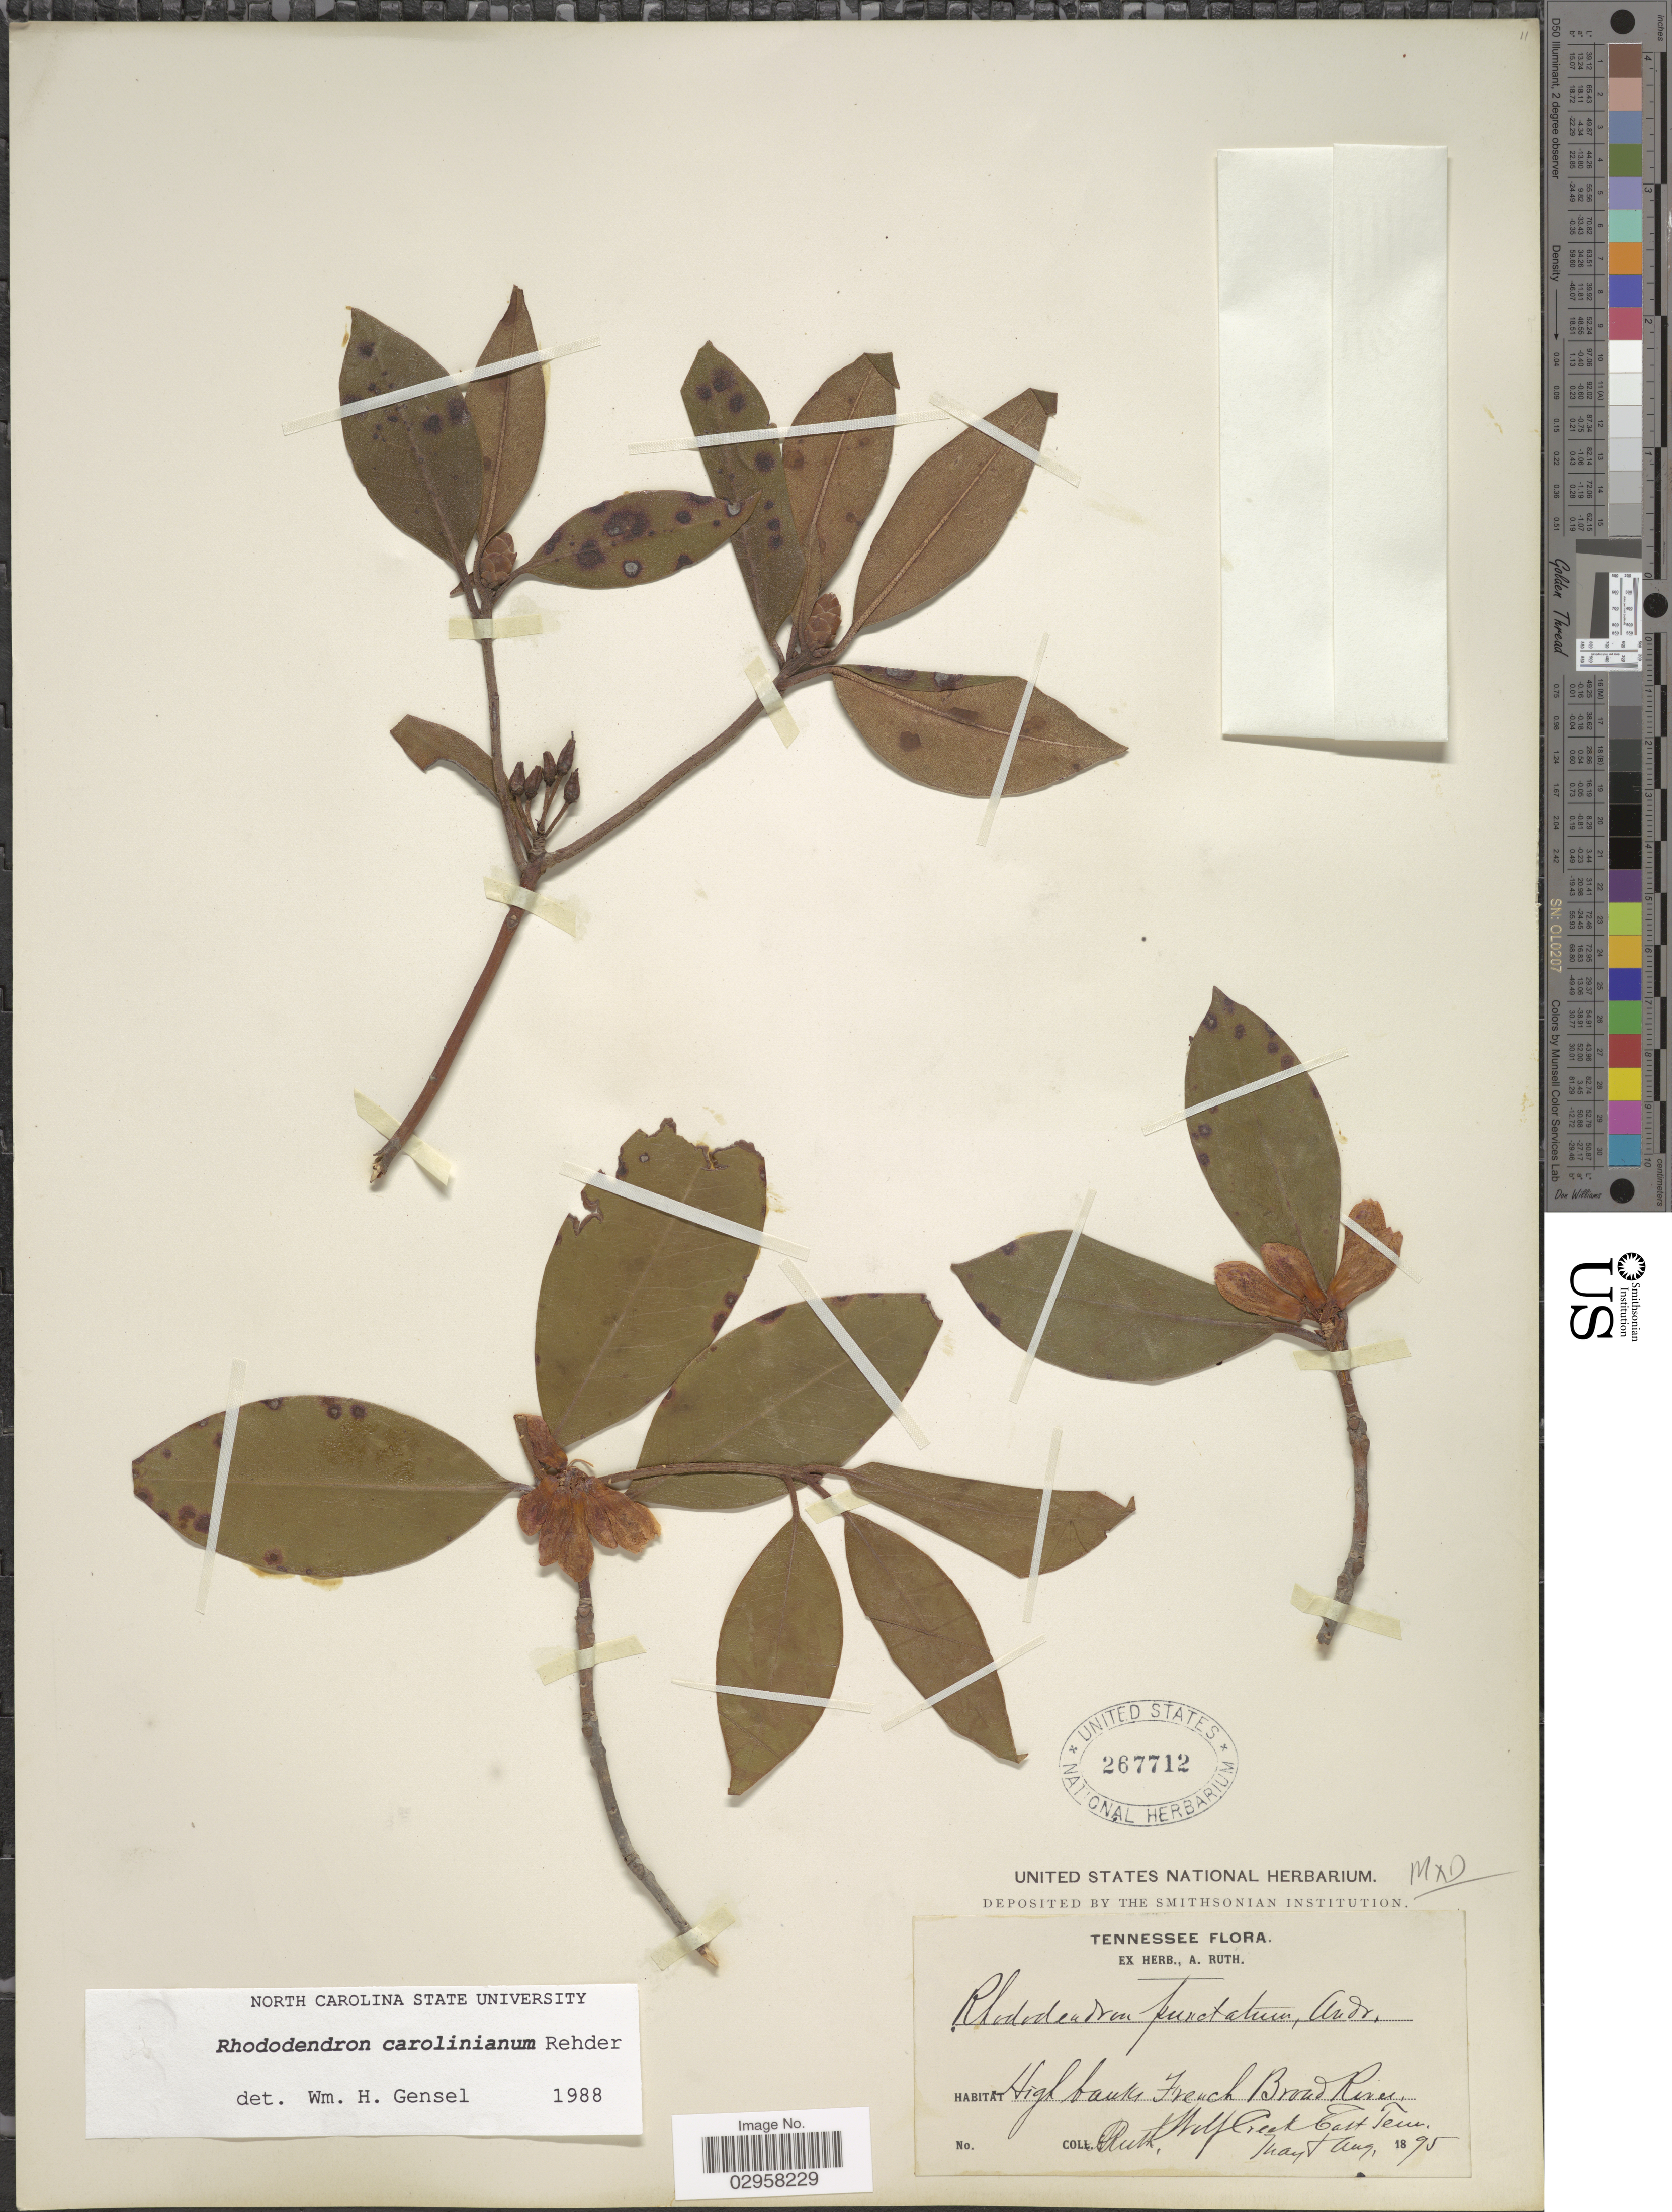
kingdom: Plantae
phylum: Tracheophyta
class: Magnoliopsida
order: Ericales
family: Ericaceae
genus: Rhododendron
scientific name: Rhododendron carolinianum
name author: Rehder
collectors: A. Ruth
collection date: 1895-05/1895-08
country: United States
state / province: Tennessee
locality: High banks French Broad River, Wolf Creek, East Tenn.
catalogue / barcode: US 267712